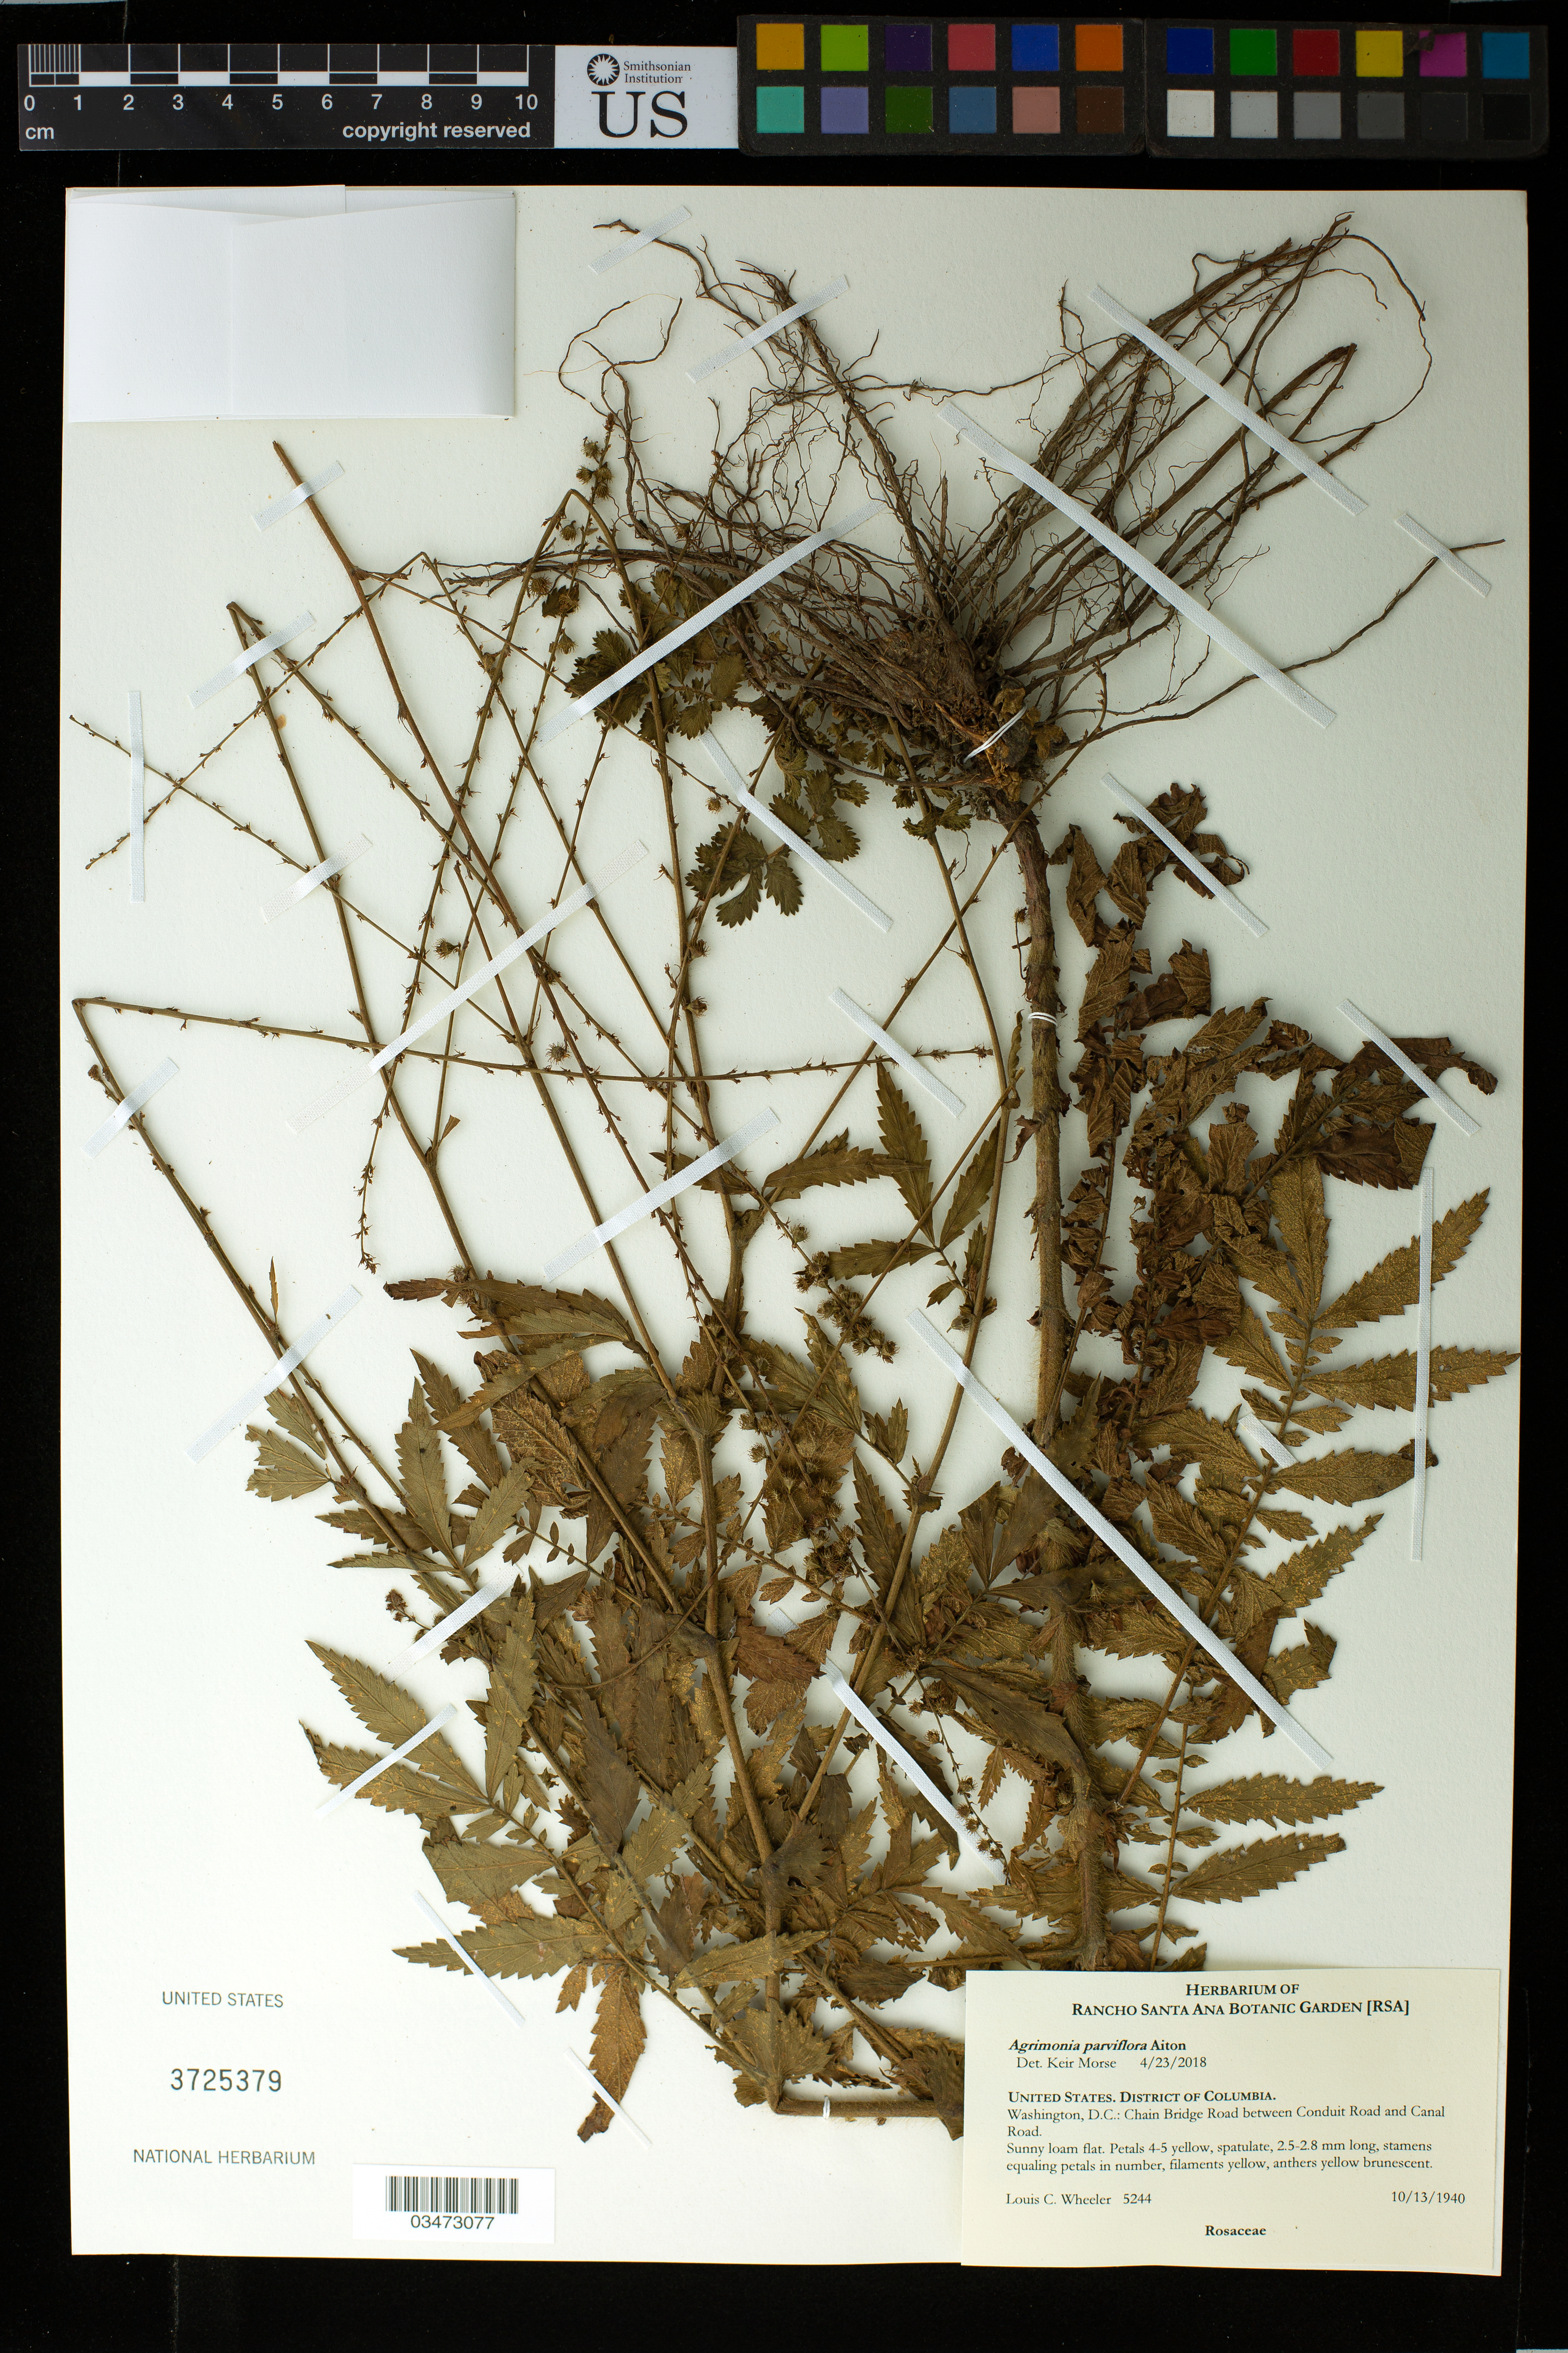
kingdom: Plantae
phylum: Tracheophyta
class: Magnoliopsida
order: Rosales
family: Rosaceae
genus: Agrimonia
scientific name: Agrimonia parviflora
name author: Aiton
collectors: L. C. Wheeler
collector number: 5244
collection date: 1940-10-13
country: United States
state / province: District of Columbia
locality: Chain Bridge Road between Conduit Road and Canal Rd.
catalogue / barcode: US 3725379